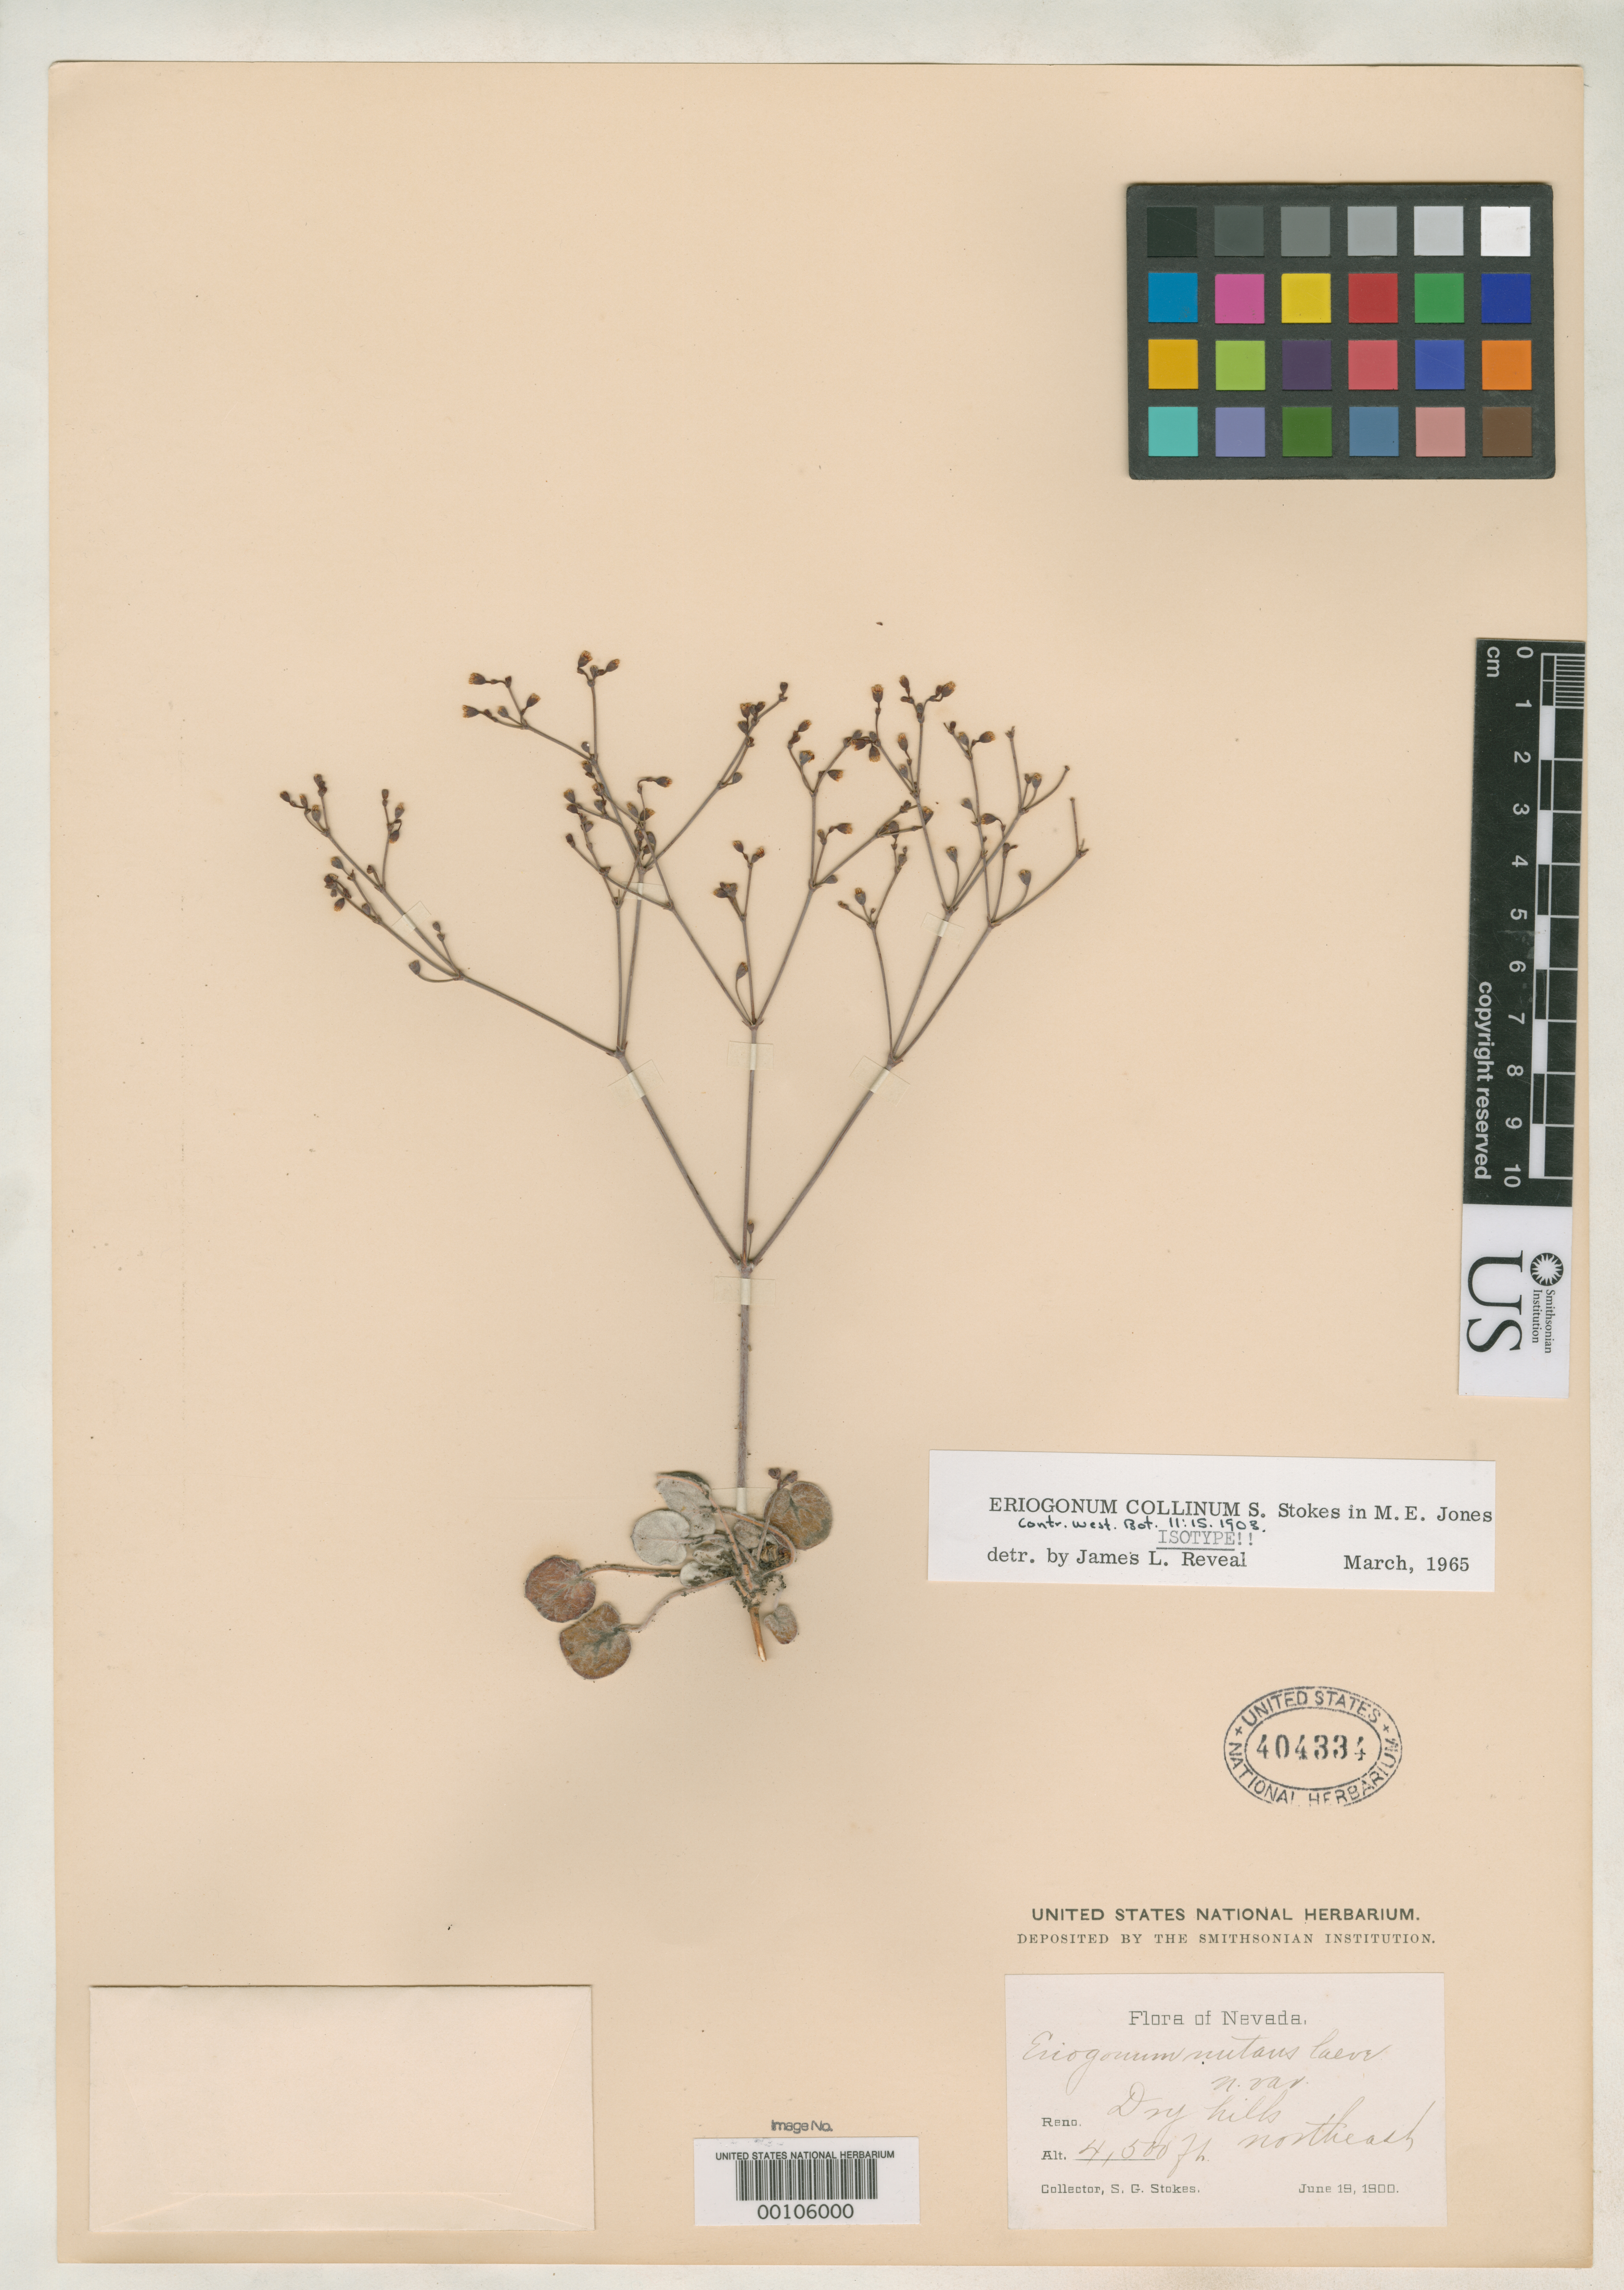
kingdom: Plantae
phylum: Tracheophyta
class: Magnoliopsida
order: Caryophyllales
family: Polygonaceae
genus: Eriogonum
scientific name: Eriogonum collinum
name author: S. Stokes ex M.E. Jones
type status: Isolectotype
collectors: S. G. Stokes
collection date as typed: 19 Jun 1900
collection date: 1900-06-19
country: United States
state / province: Nevada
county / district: Washoe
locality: North east of Reno.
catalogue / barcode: US 404334